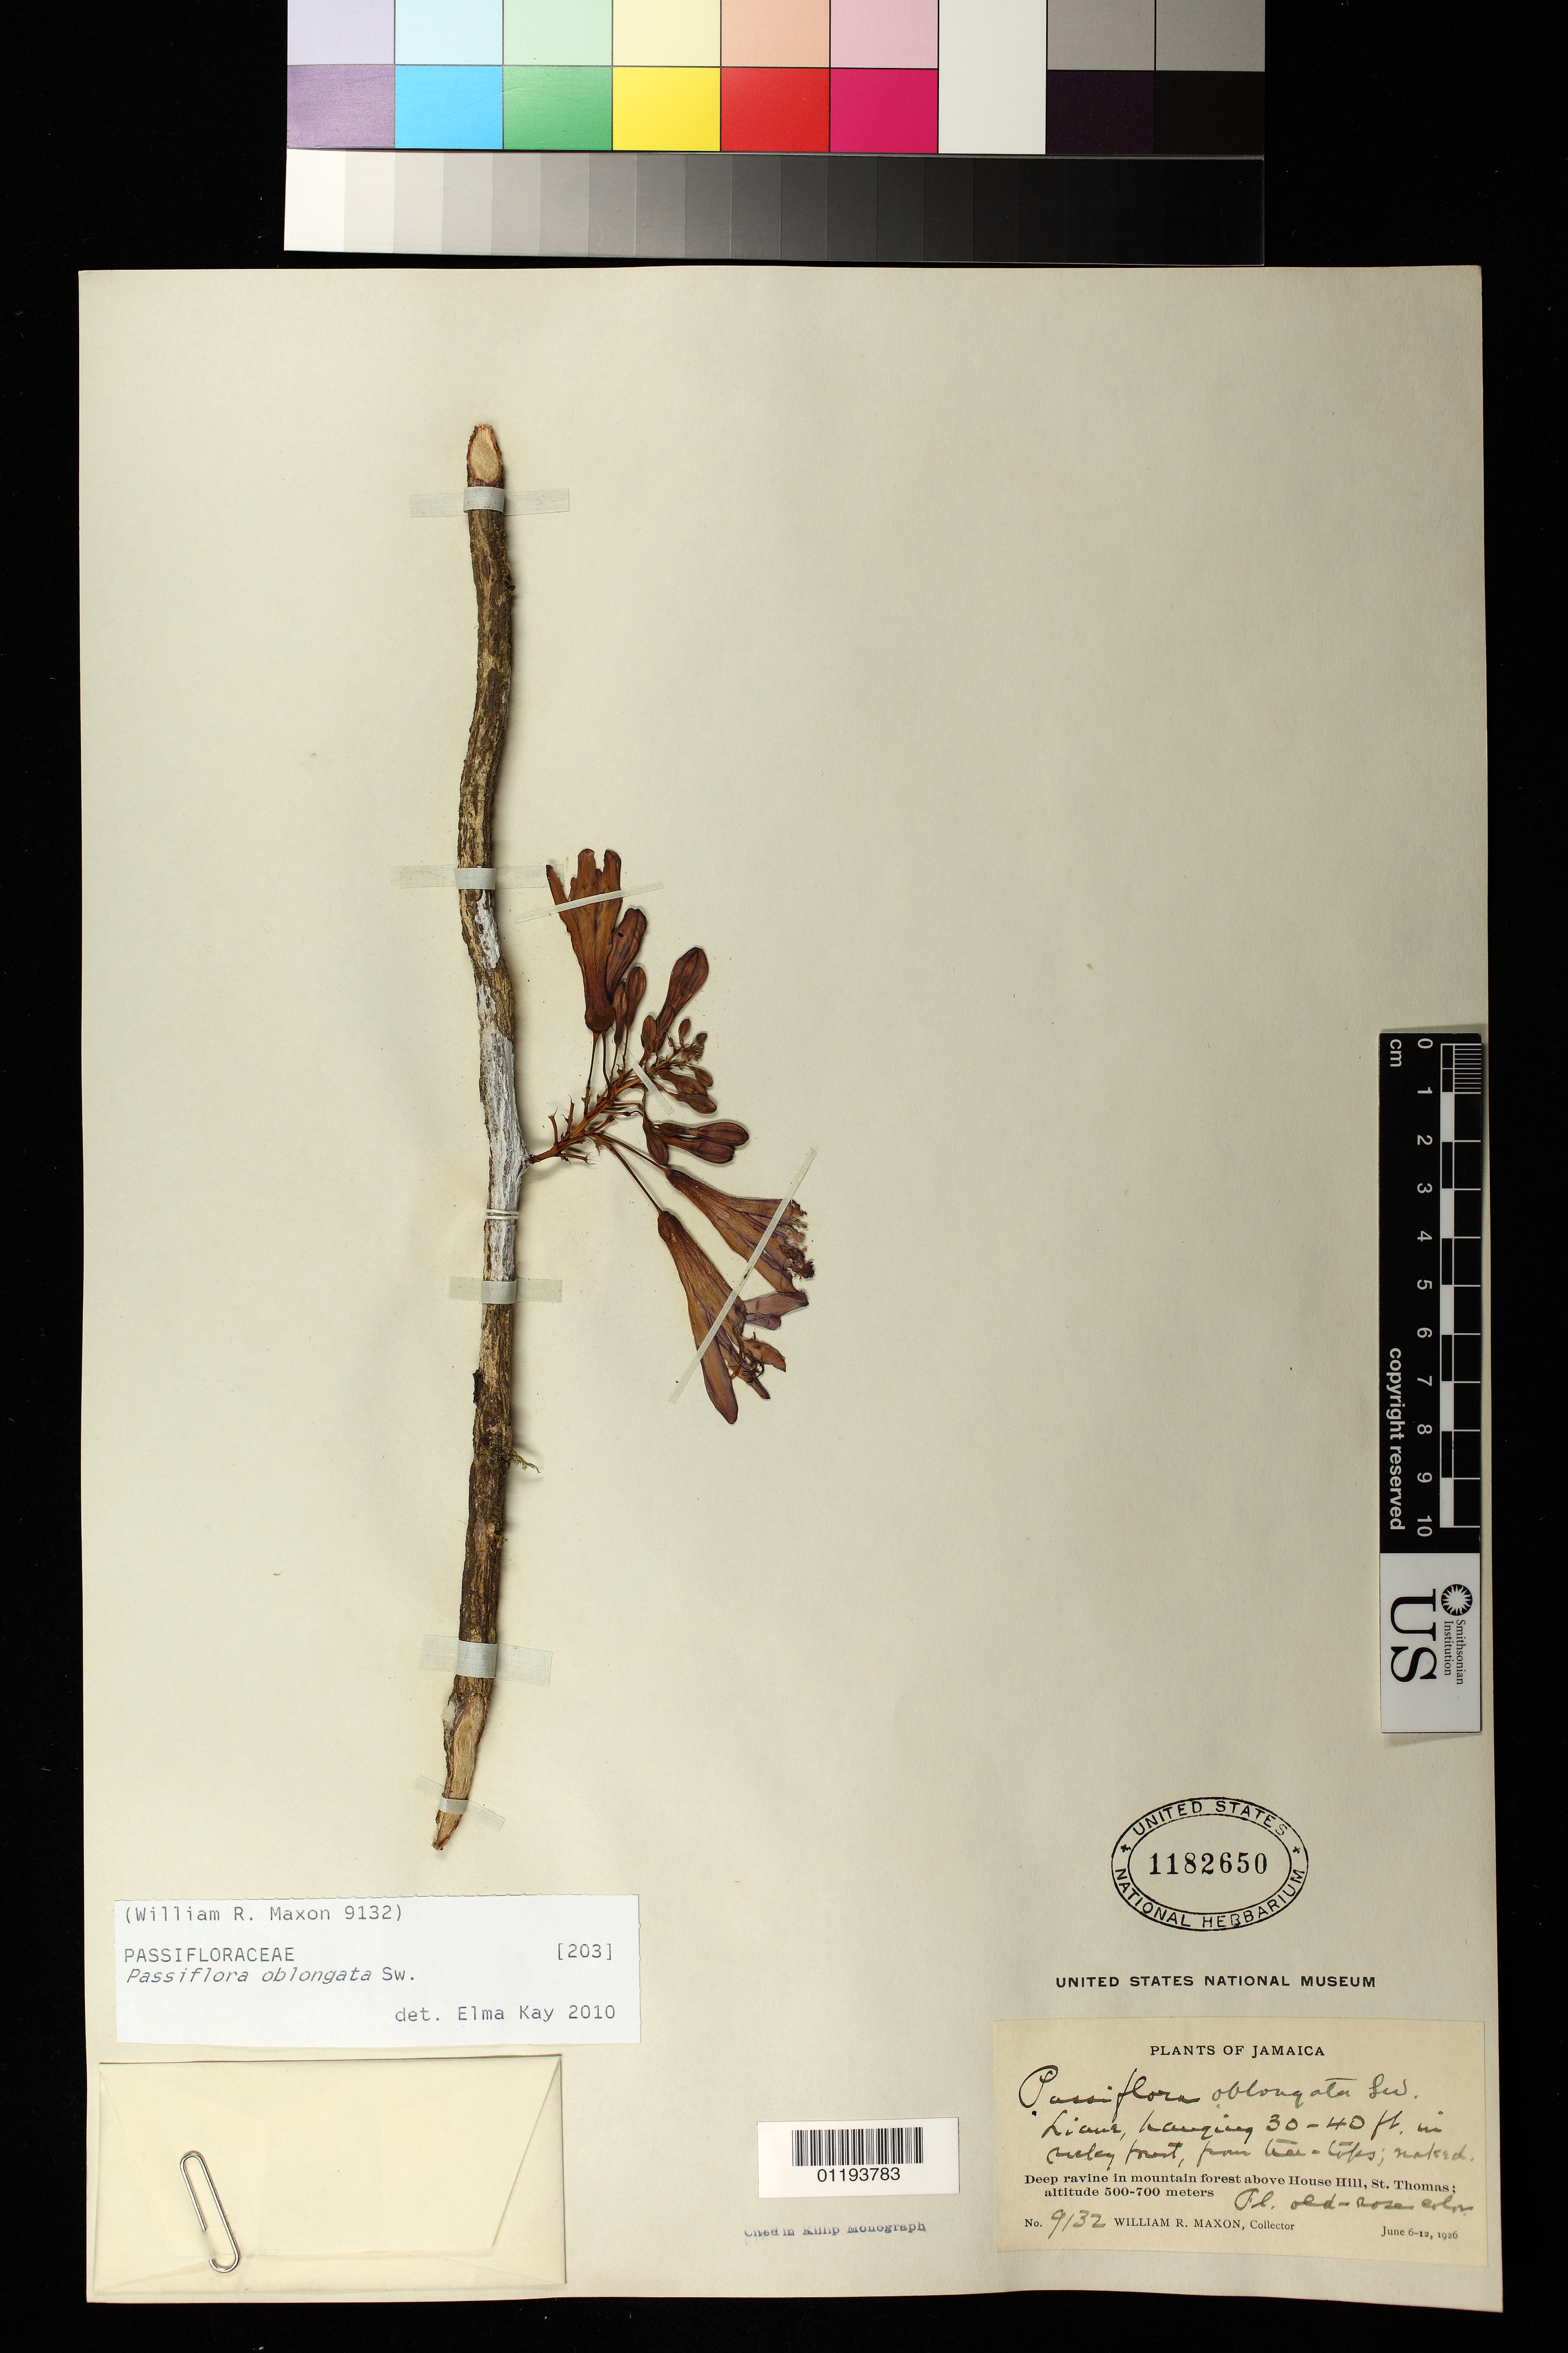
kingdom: Plantae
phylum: Tracheophyta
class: Magnoliopsida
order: Malpighiales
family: Passifloraceae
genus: Passiflora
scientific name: Passiflora oblongata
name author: Sw.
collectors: W. R. Maxon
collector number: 9132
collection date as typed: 1926 Jun 06 1926 Jun 12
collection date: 1926-06-06/1926-06-12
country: Jamaica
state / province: Saint Thomas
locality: Deep ravine in mountain forest above House Hill, St. Thomas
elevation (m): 500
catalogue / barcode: US 1182650